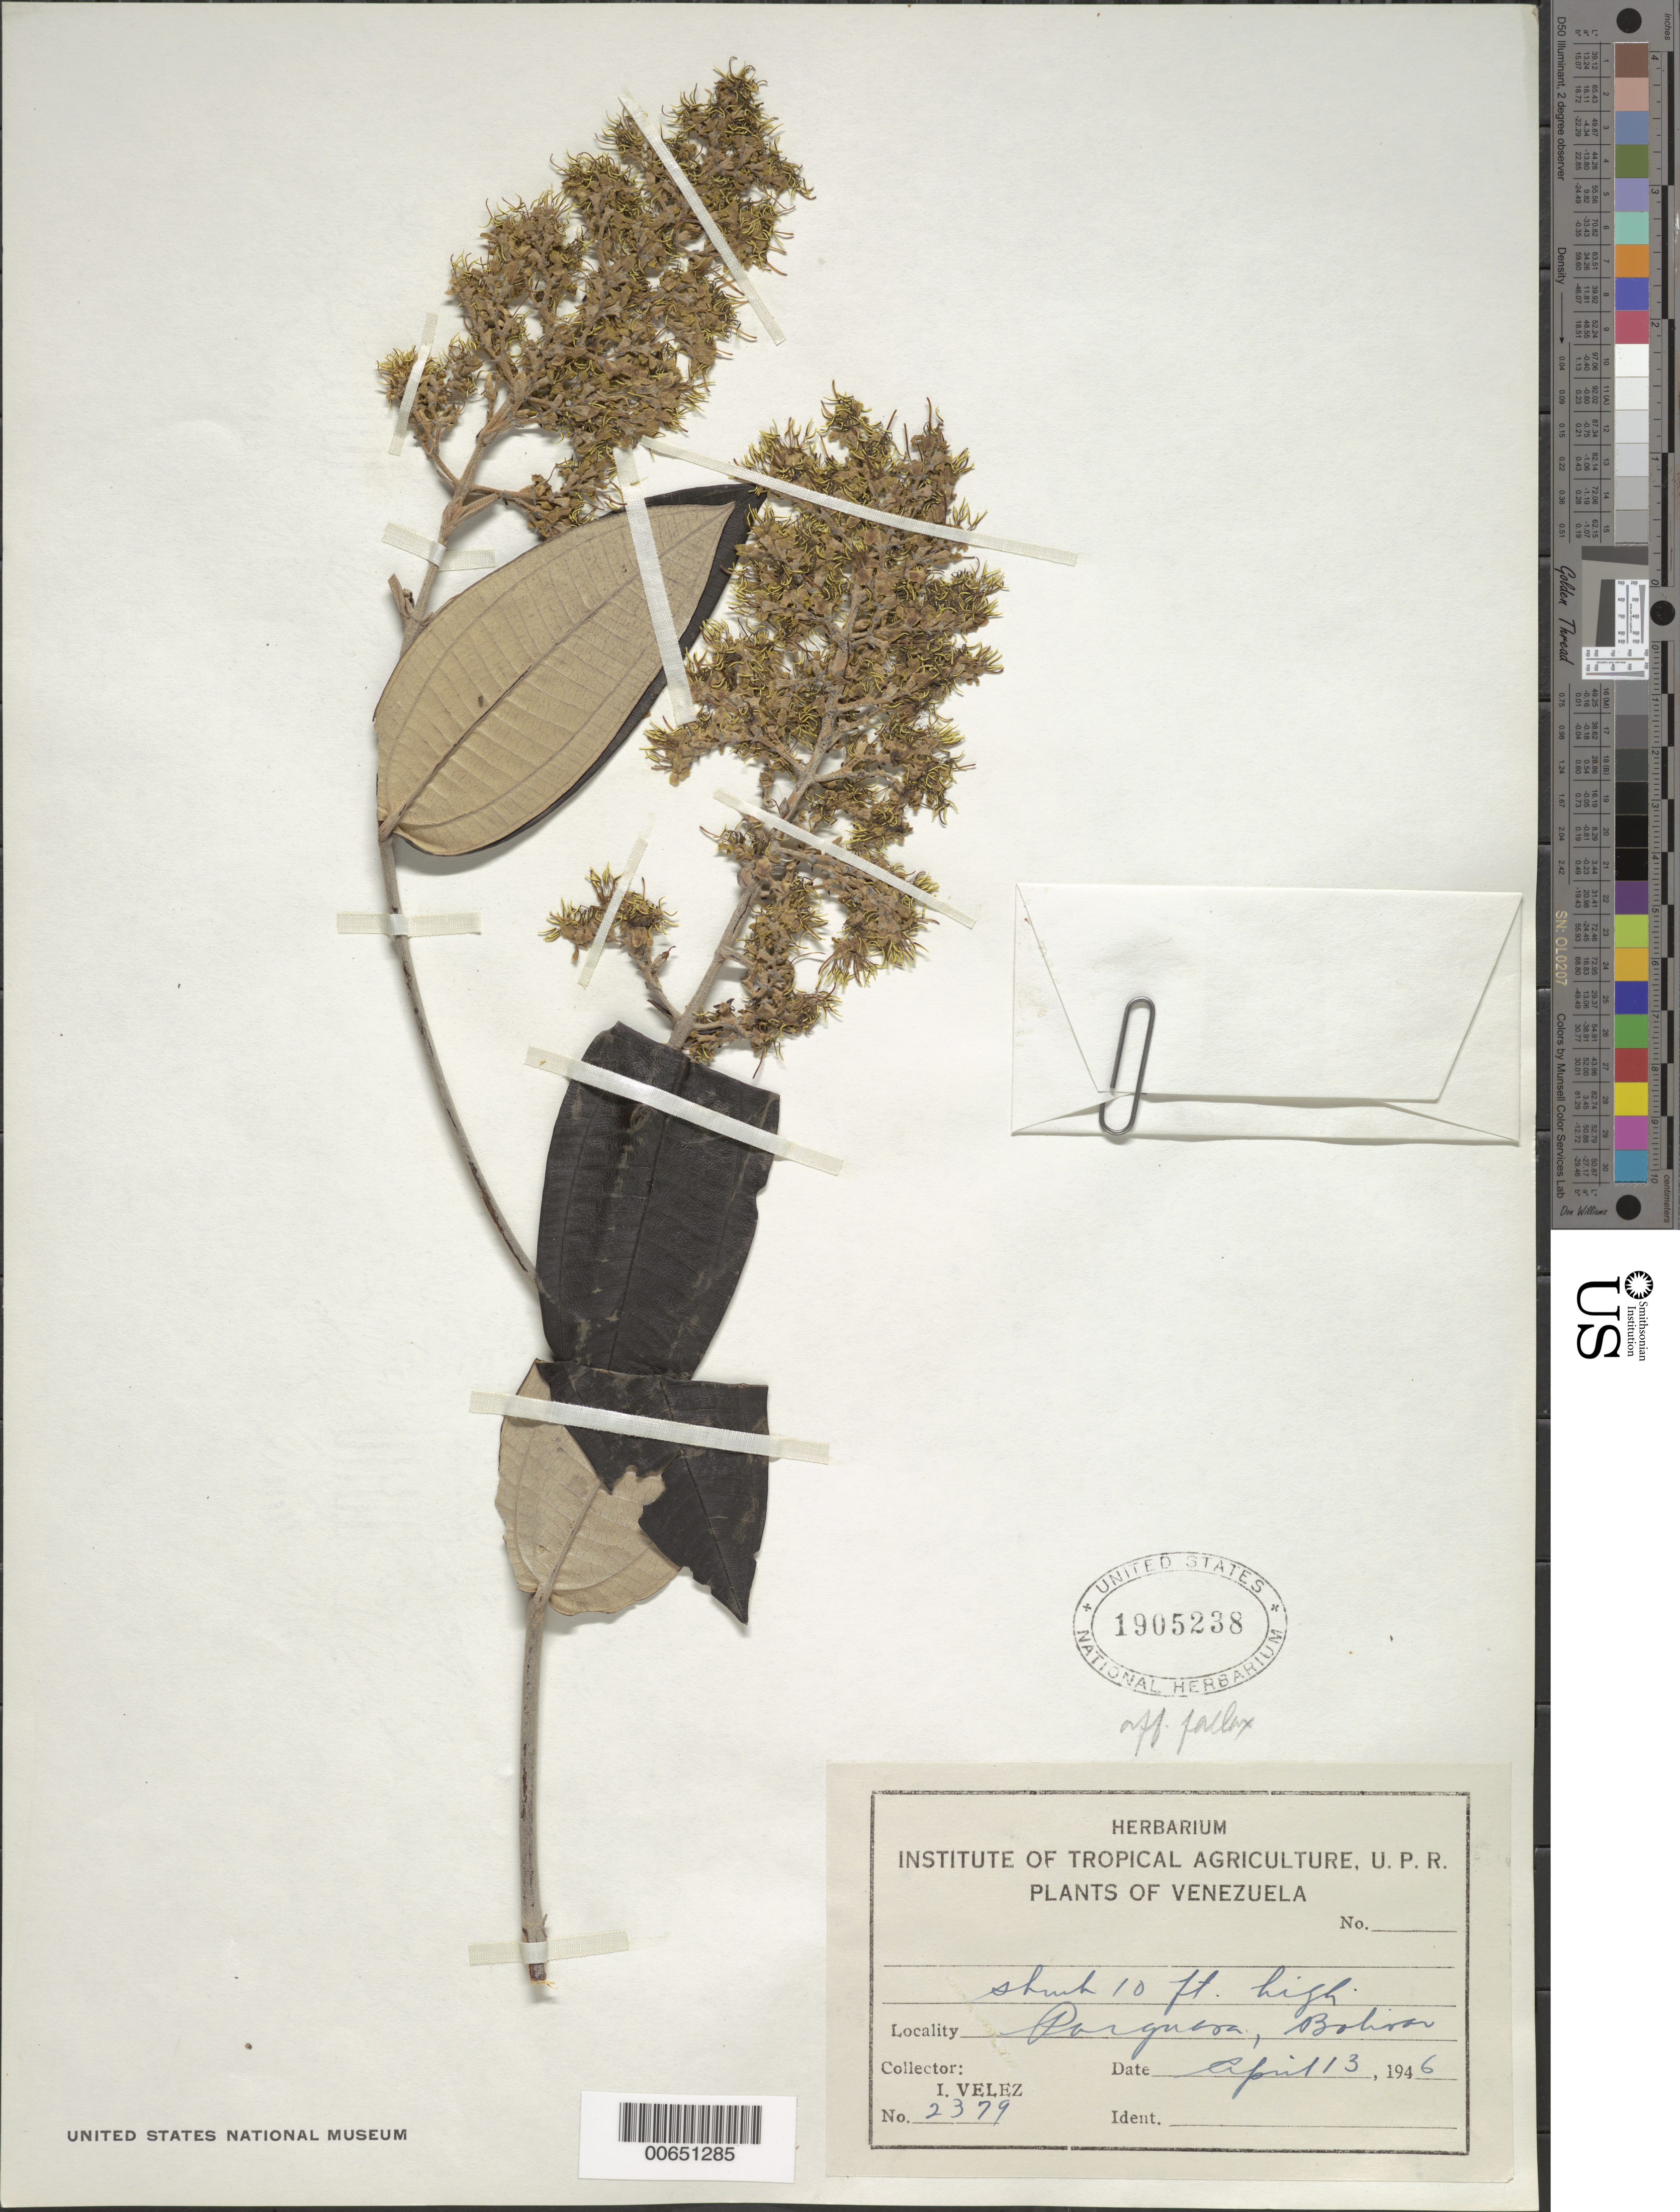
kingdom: Plantae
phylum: Tracheophyta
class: Magnoliopsida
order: Myrtales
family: Melastomataceae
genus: Miconia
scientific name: Miconia fallax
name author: DC.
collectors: I. Velez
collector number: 2379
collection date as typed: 13-Apr-46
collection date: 1946-04-13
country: Venezuela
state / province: Bolívar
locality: Parguasa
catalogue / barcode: US 1905238